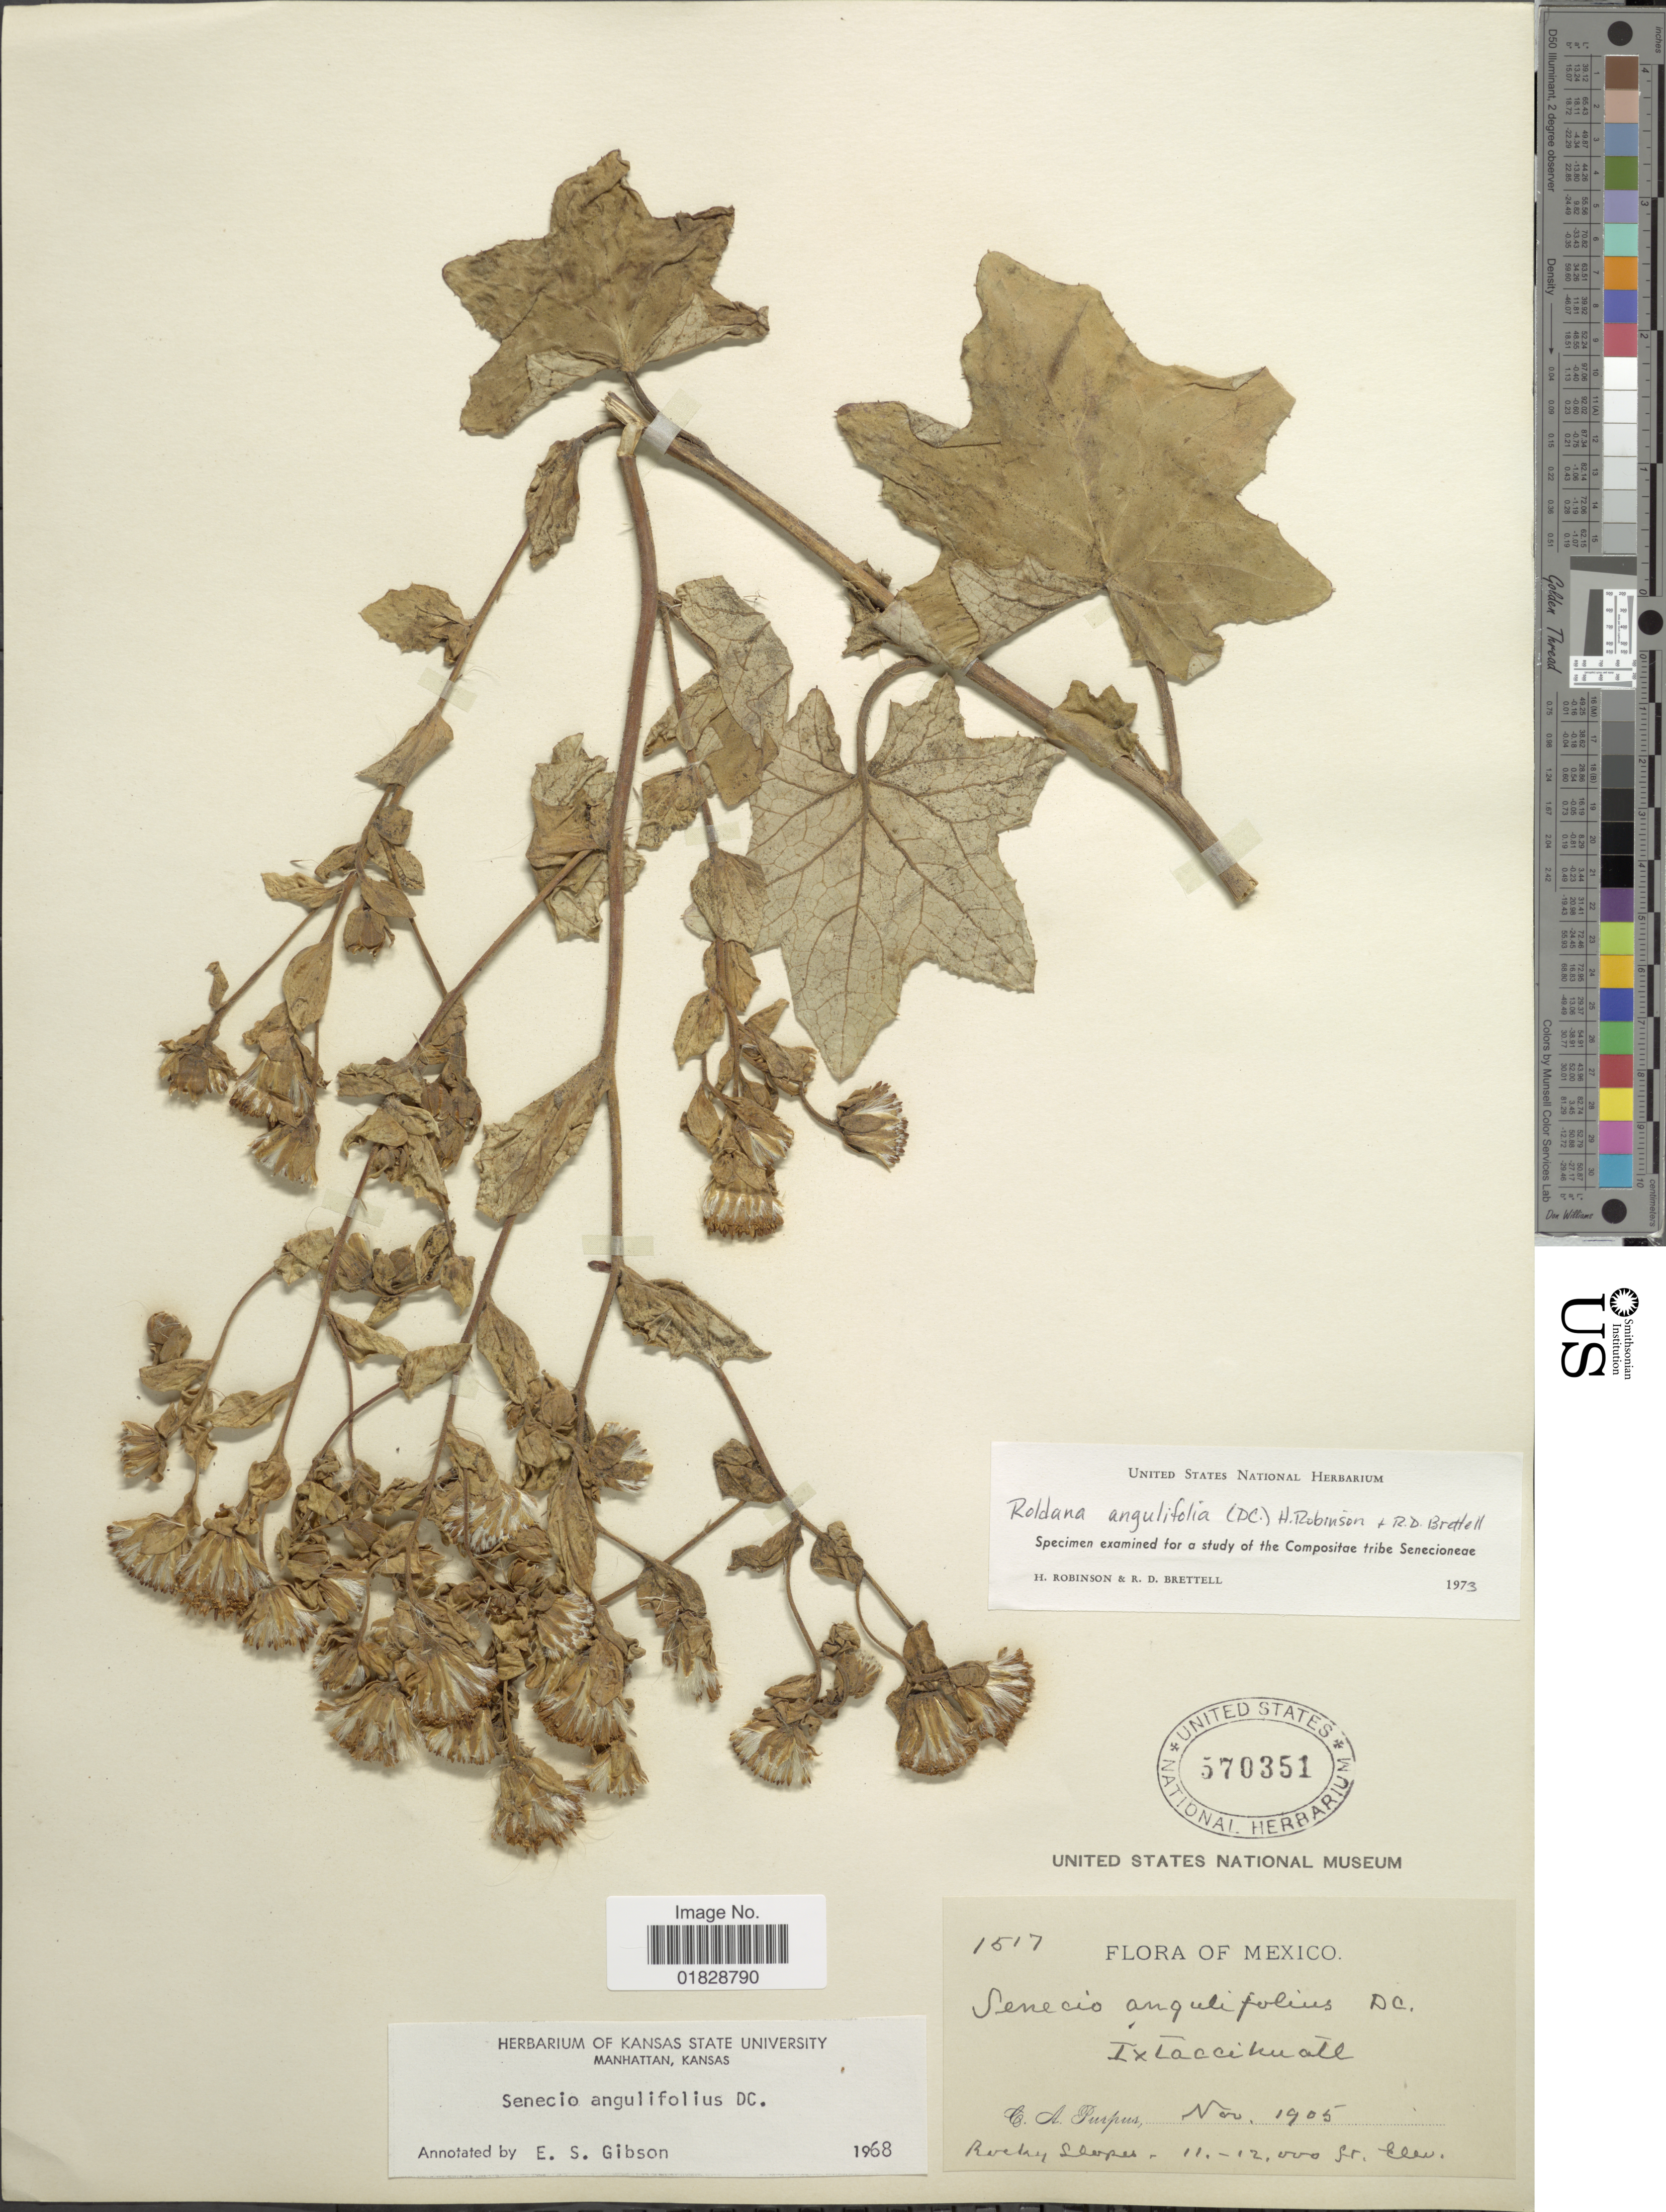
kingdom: Plantae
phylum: Tracheophyta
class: Magnoliopsida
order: Asterales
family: Asteraceae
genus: Roldana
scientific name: Roldana angulifolia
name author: (DC.) H. Rob. & Brettell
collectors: C. A. Purpus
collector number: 1517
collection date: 1905-11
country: Mexico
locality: Ixtaccihuatl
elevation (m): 3353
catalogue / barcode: US 570351